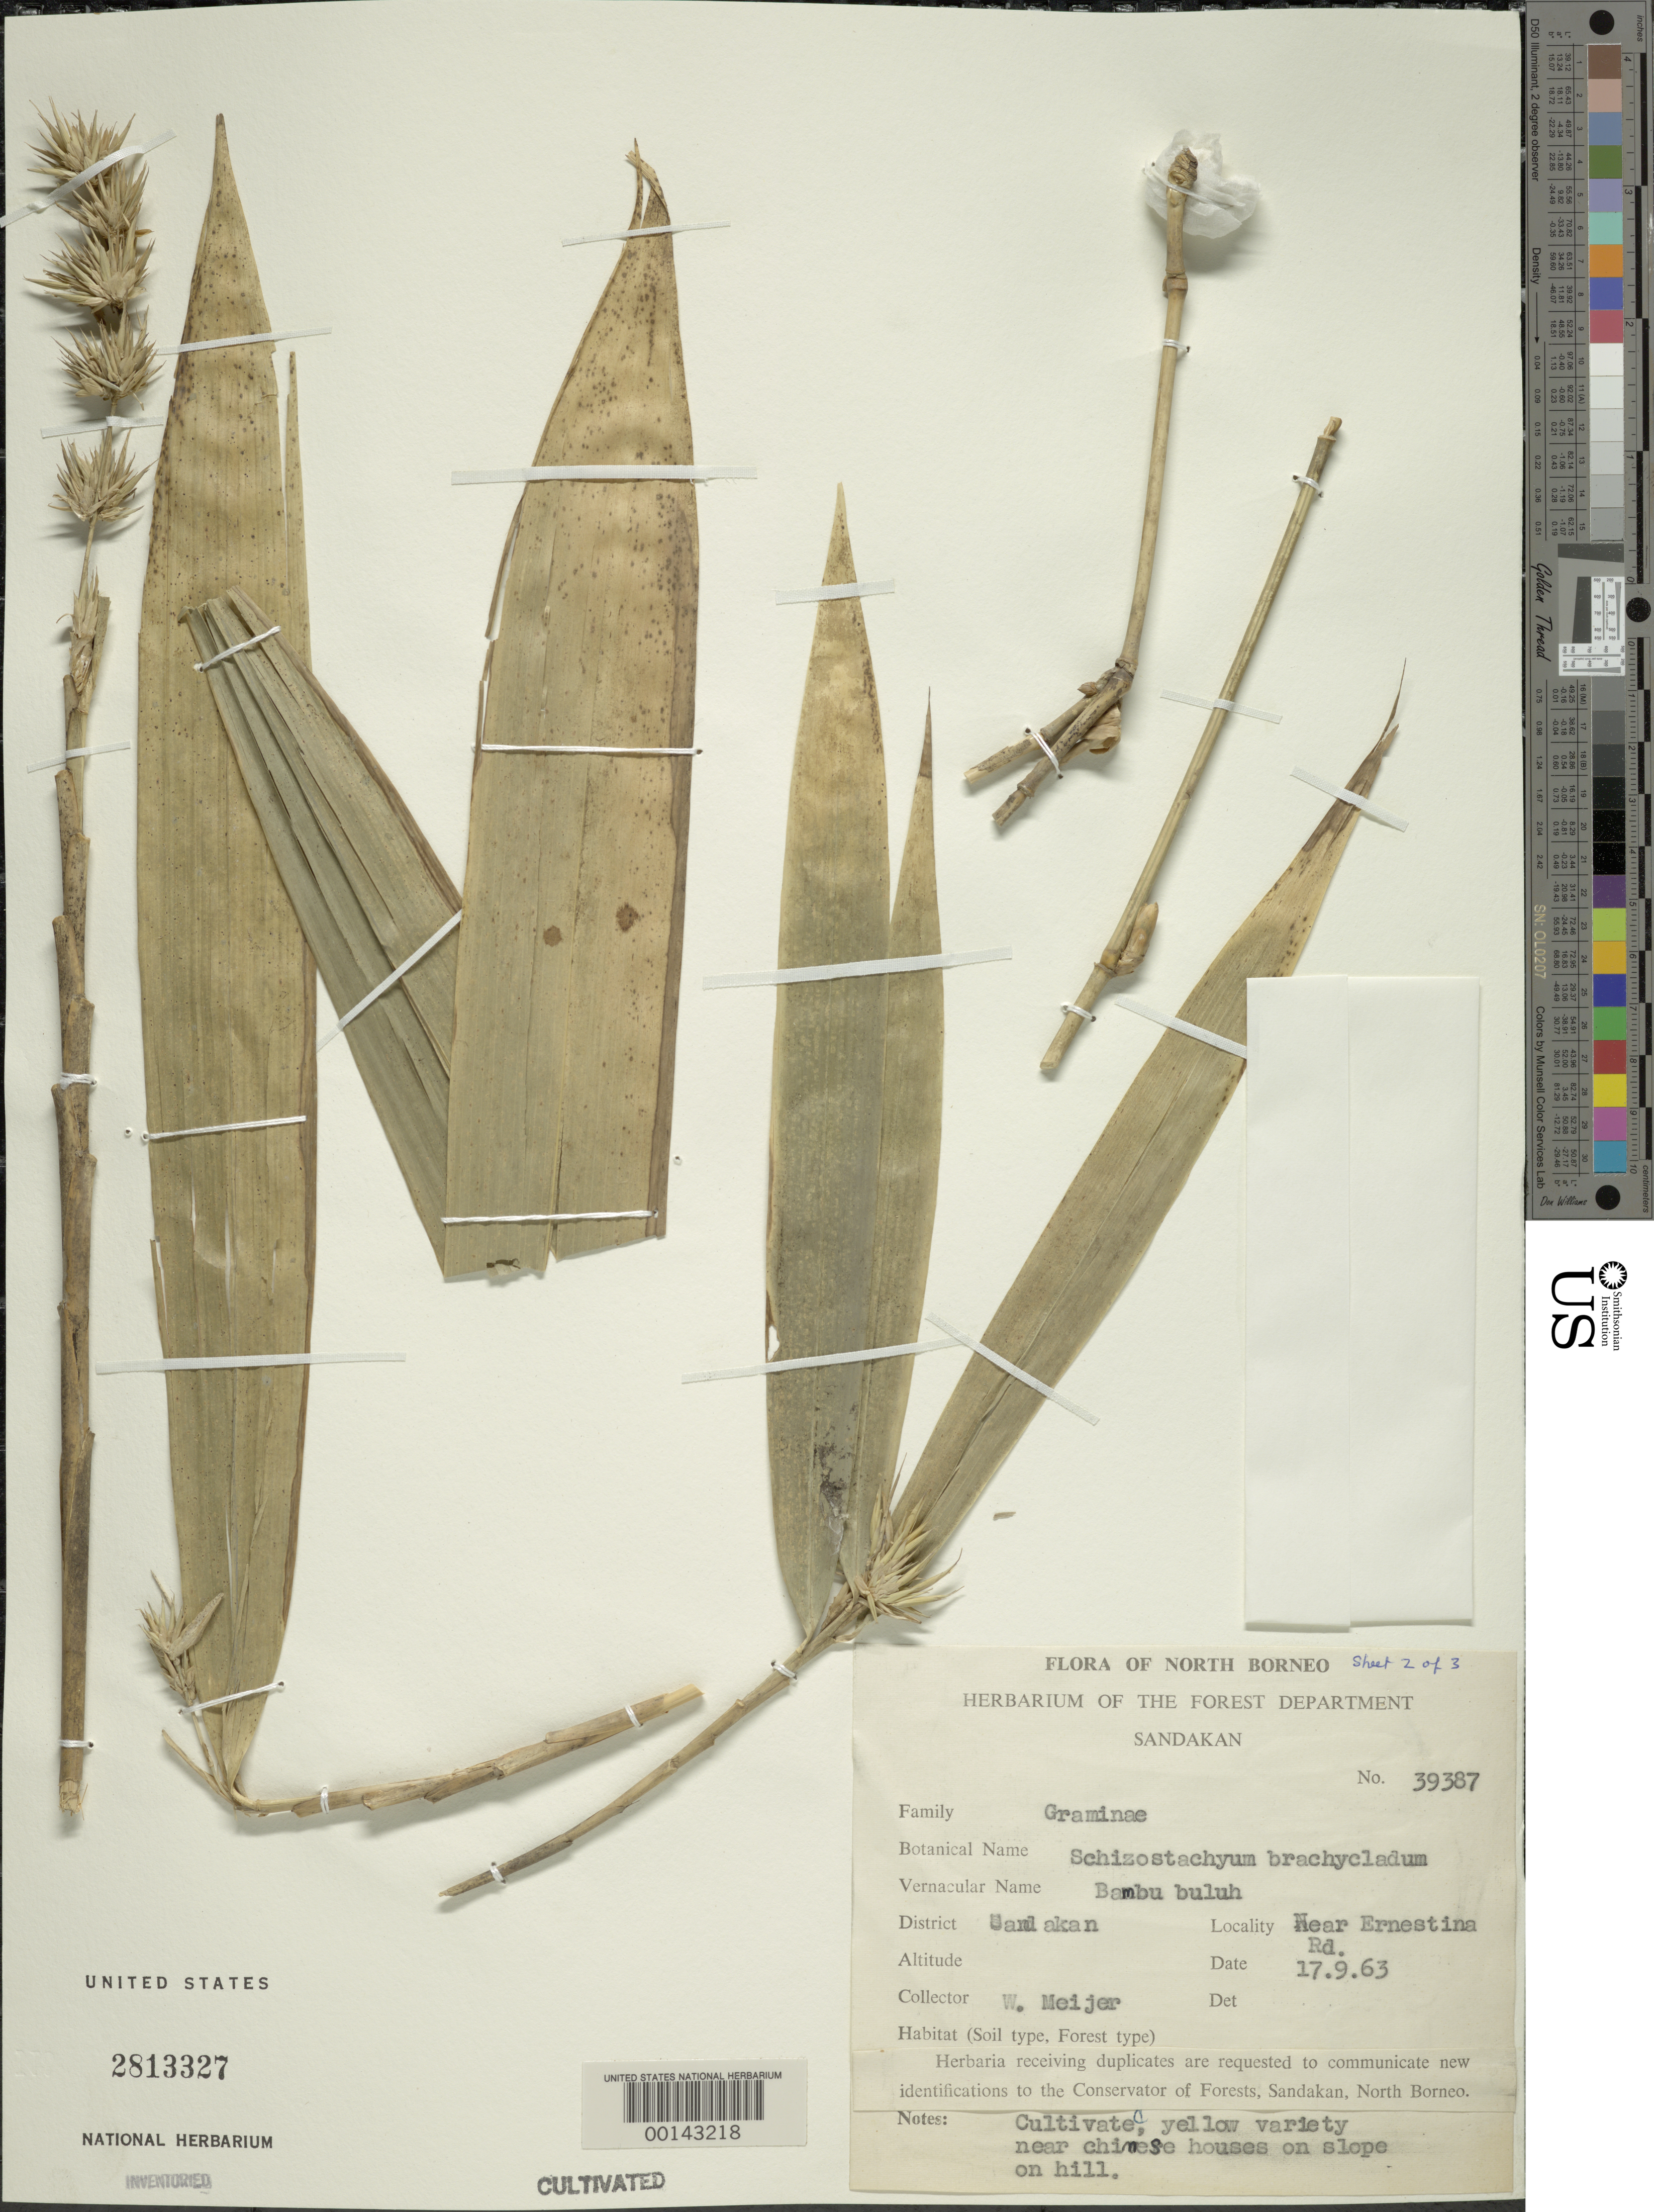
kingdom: Plantae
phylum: Tracheophyta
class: Liliopsida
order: Poales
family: Poaceae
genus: Schizostachyum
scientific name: Schizostachyum brachycladum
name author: (Kurz ex Munro) Kurz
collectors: W. Meijer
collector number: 39387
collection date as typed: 17 Apr 1963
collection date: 1963-04-17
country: Malaysia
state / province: Sabah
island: Borneo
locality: Sandakan, ernestina rd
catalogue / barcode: US 2813327